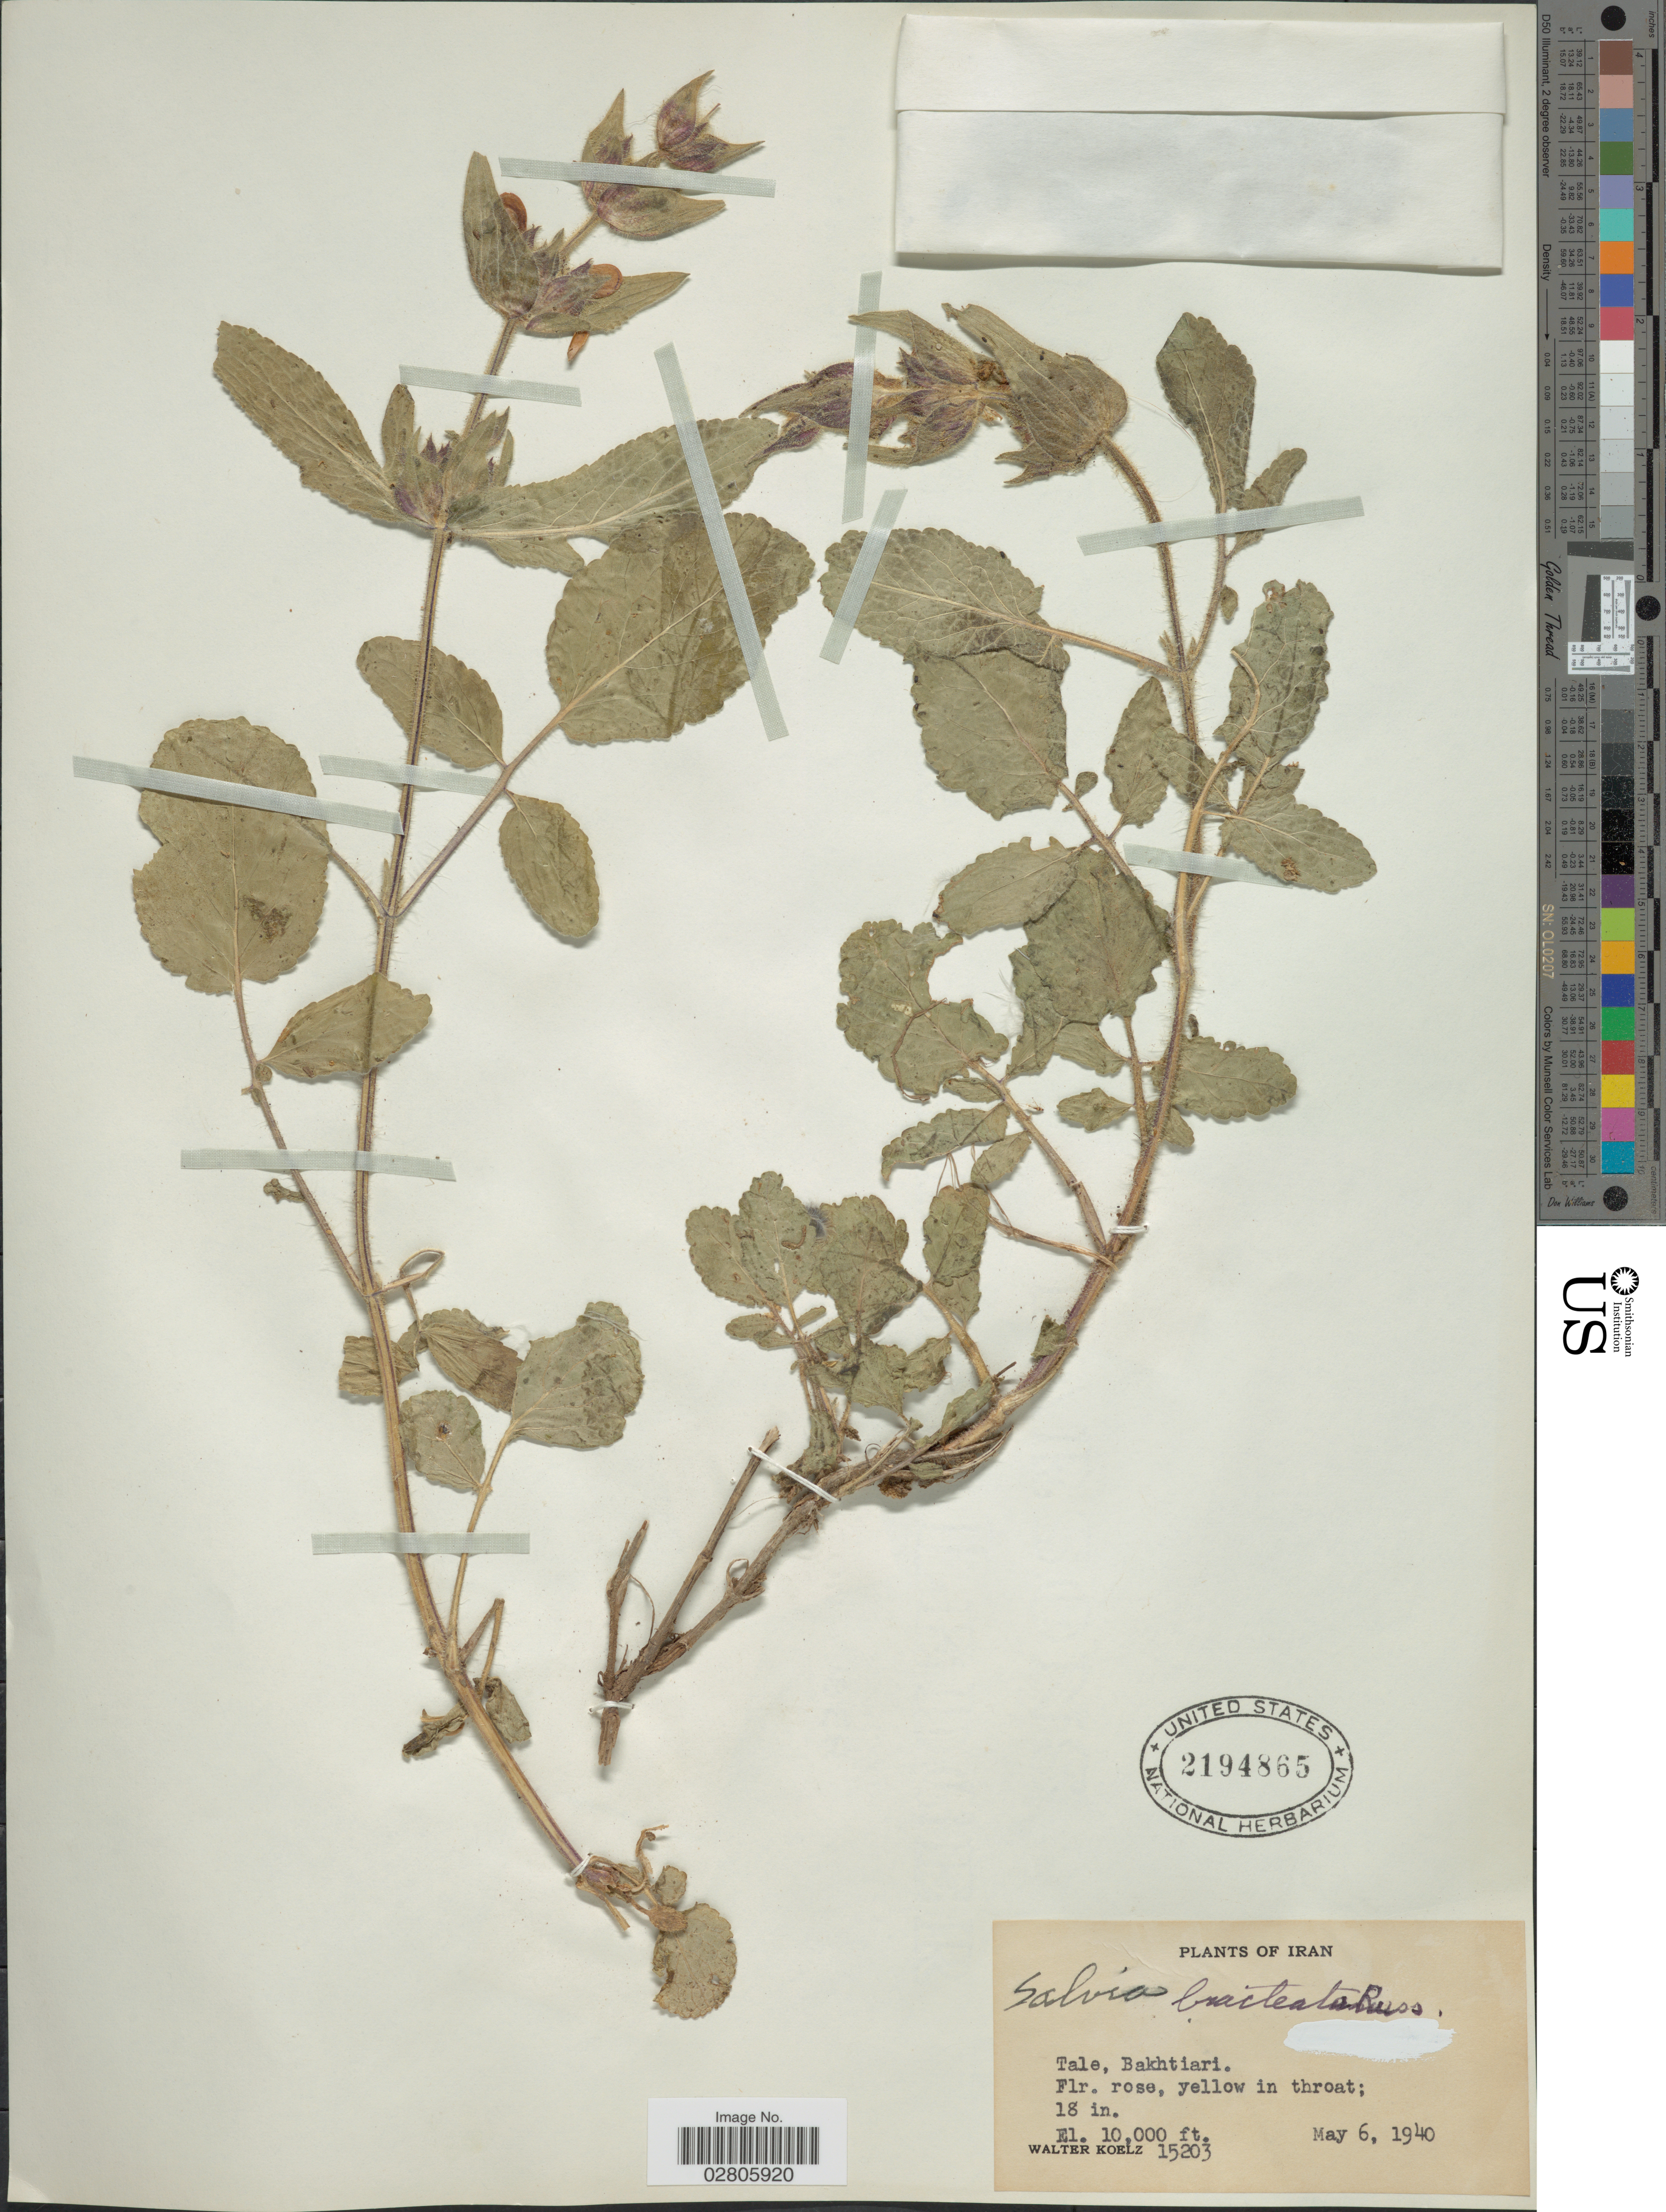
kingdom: Plantae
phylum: Tracheophyta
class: Magnoliopsida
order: Lamiales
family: Lamiaceae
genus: Salvia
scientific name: Salvia bracteata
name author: Banks & Sol.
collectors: W. N. Koelz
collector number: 15203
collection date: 1940-05-06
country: Iran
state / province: Chahar Mahaal and Bakhtiari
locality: Tale, Bakhtiari.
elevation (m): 3048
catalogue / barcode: US 2194865